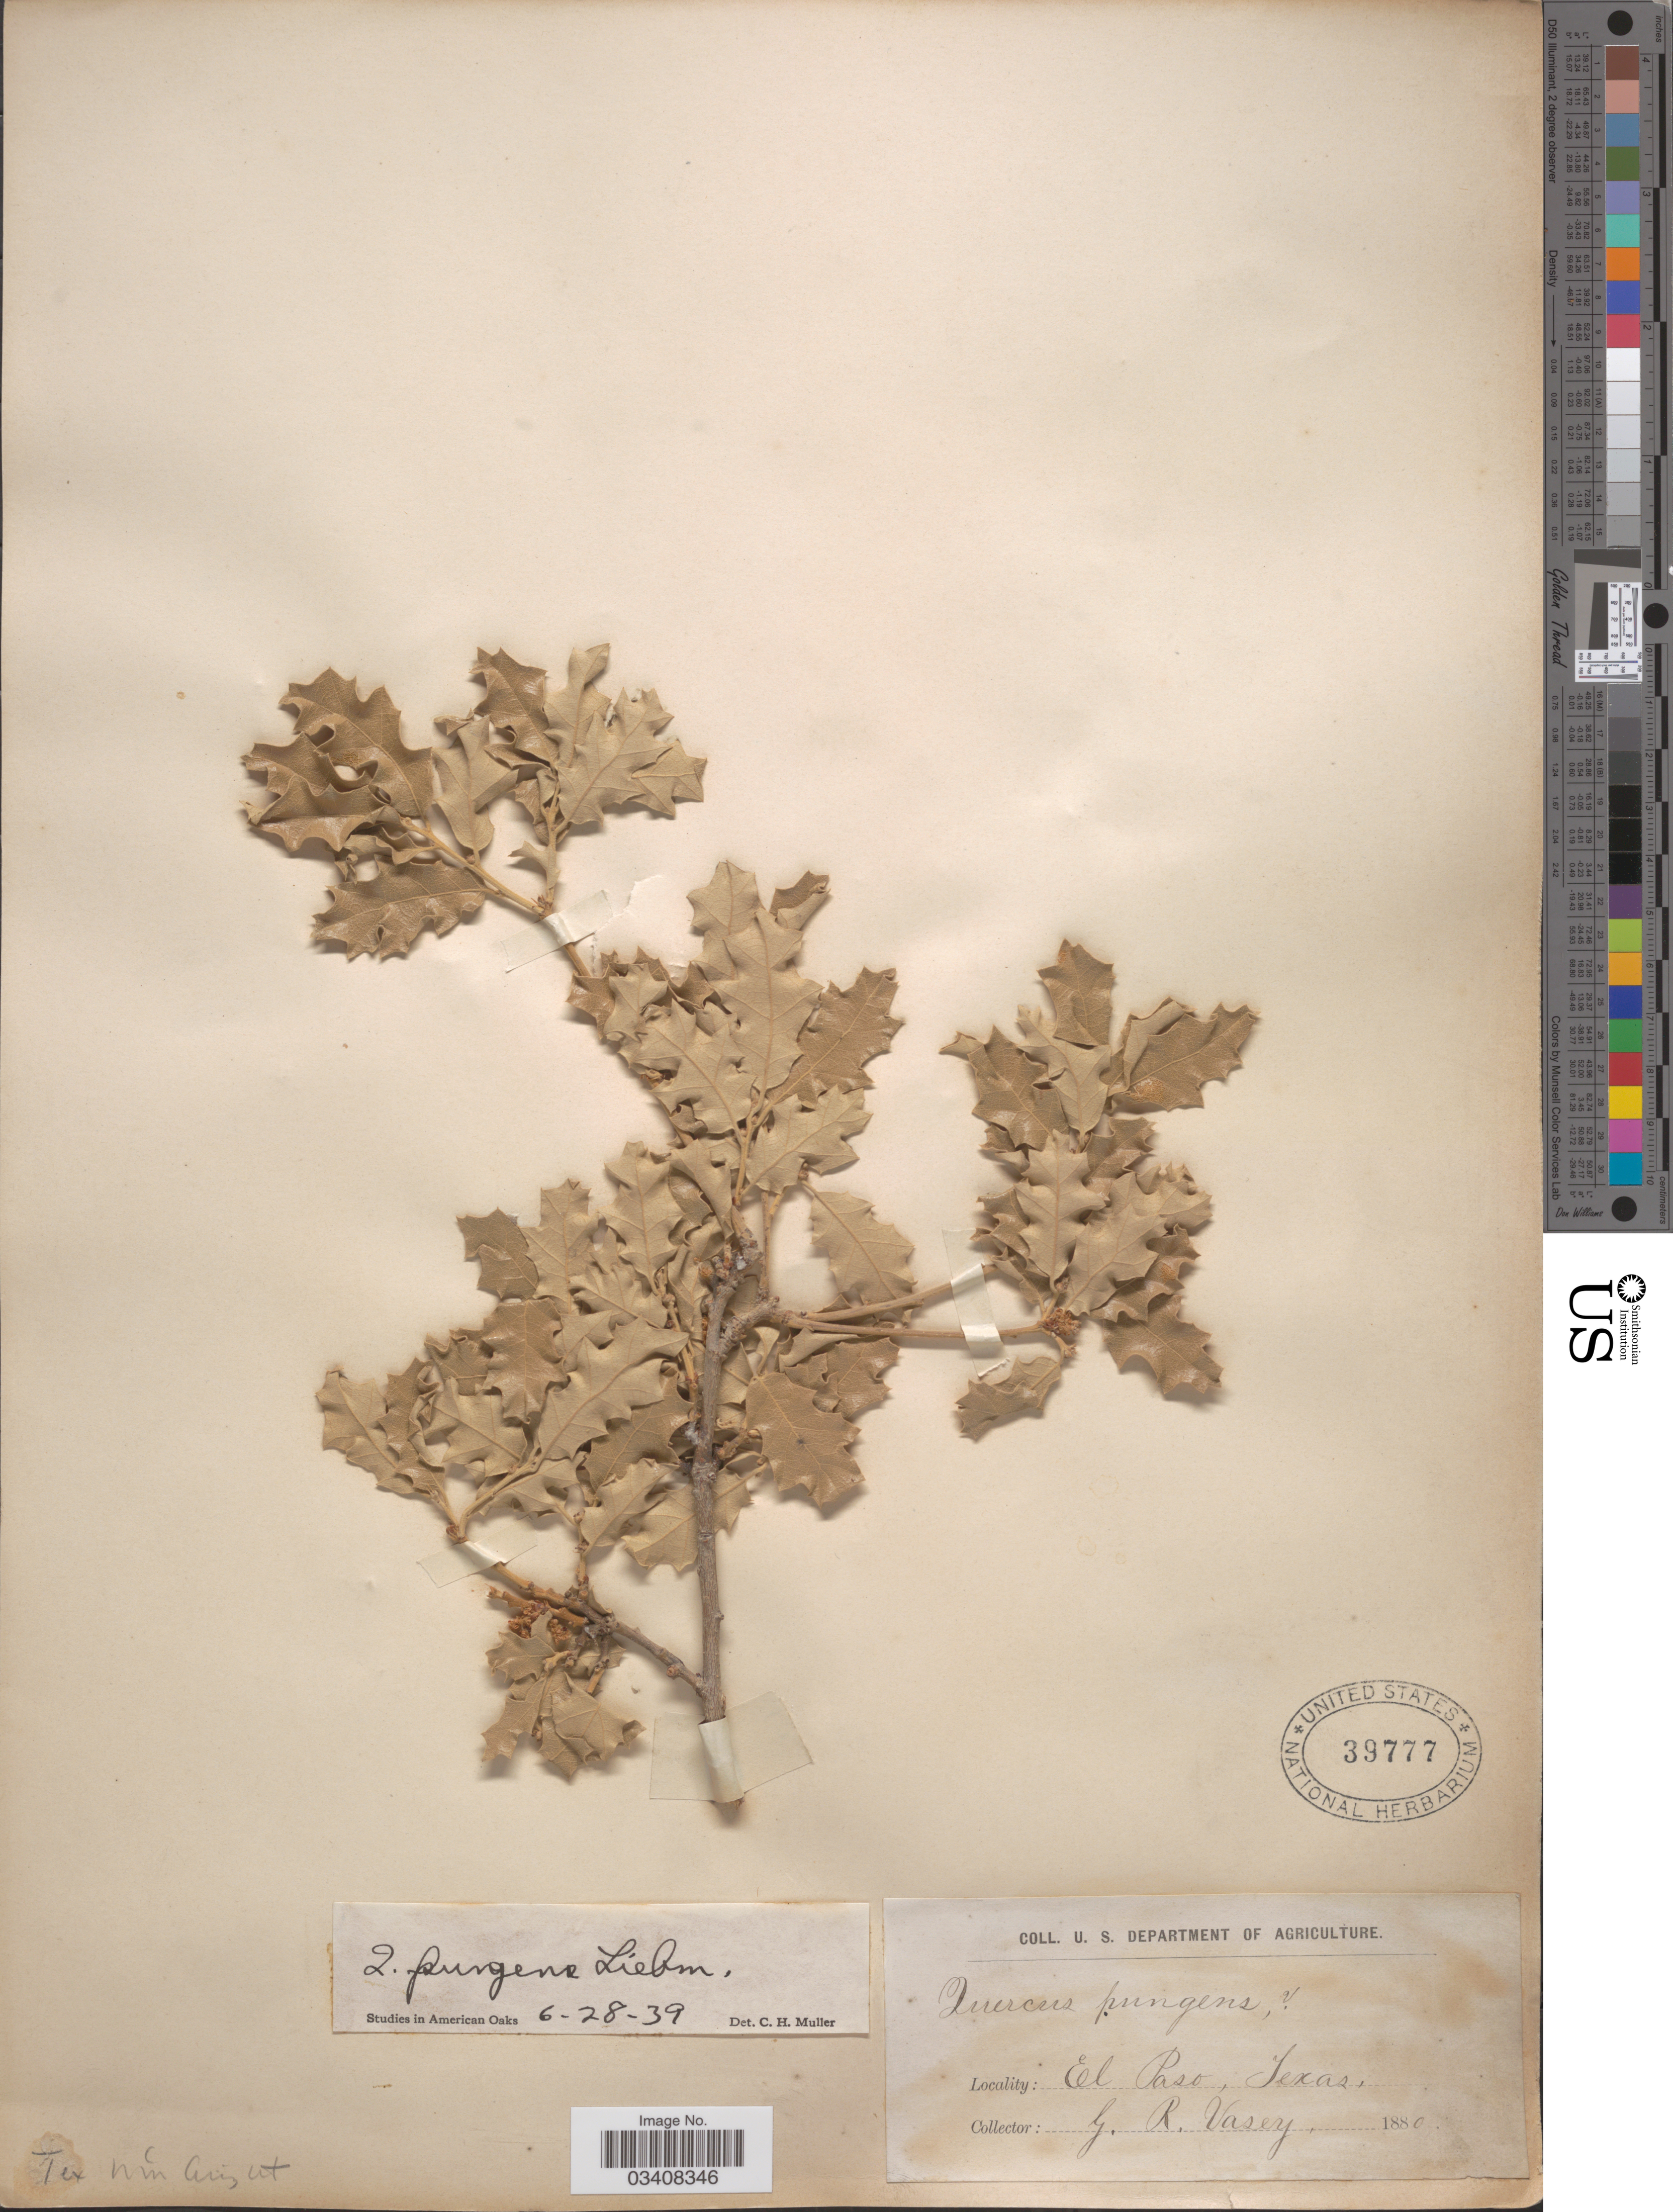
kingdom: Plantae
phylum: Tracheophyta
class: Magnoliopsida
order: Fagales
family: Fagaceae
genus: Quercus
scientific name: Quercus pungens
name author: Liebm.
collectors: G. R. Vasey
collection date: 1880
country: United States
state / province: Texas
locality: El Paso.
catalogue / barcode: US 39777